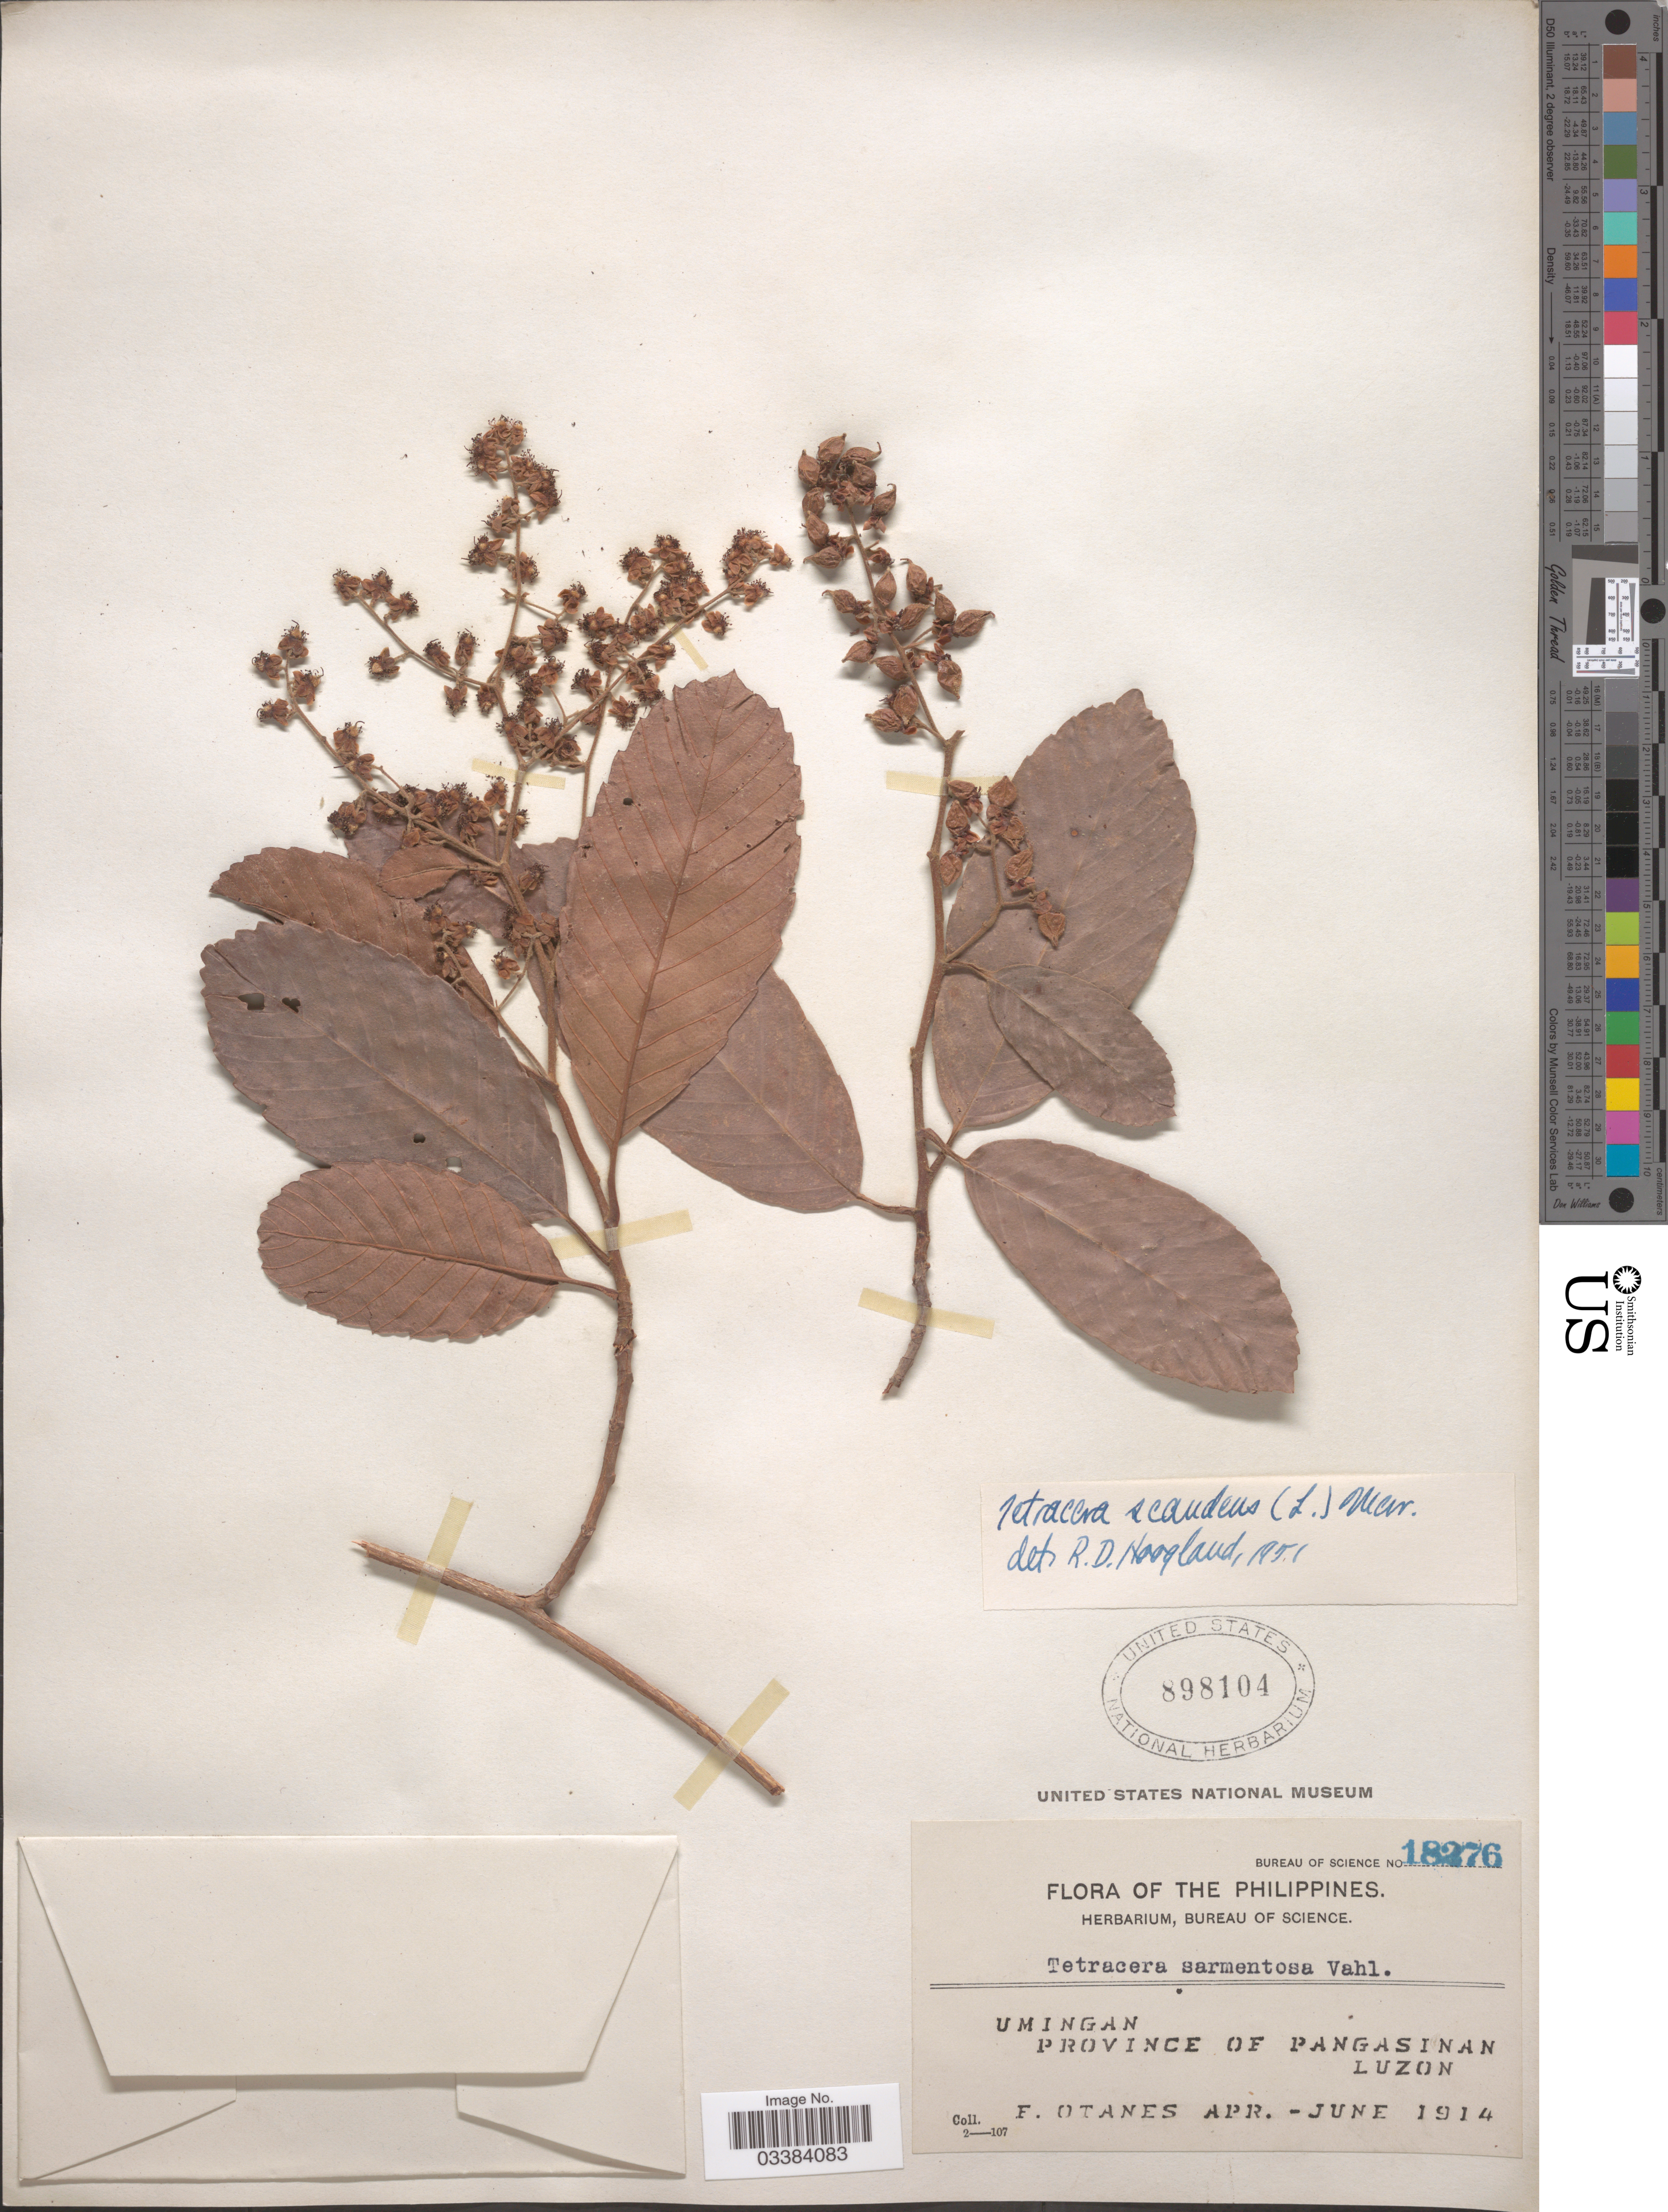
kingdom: Plantae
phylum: Tracheophyta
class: Magnoliopsida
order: Dilleniales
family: Dilleniaceae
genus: Tetracera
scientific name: Tetracera scandens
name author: (L.) Merr.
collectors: F. Q. Otanes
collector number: Bureau of Science 18276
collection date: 1914-04/1914-06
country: Philippines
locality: Umingan. Province of Pangasinan, Luzon.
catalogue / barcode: US 898104